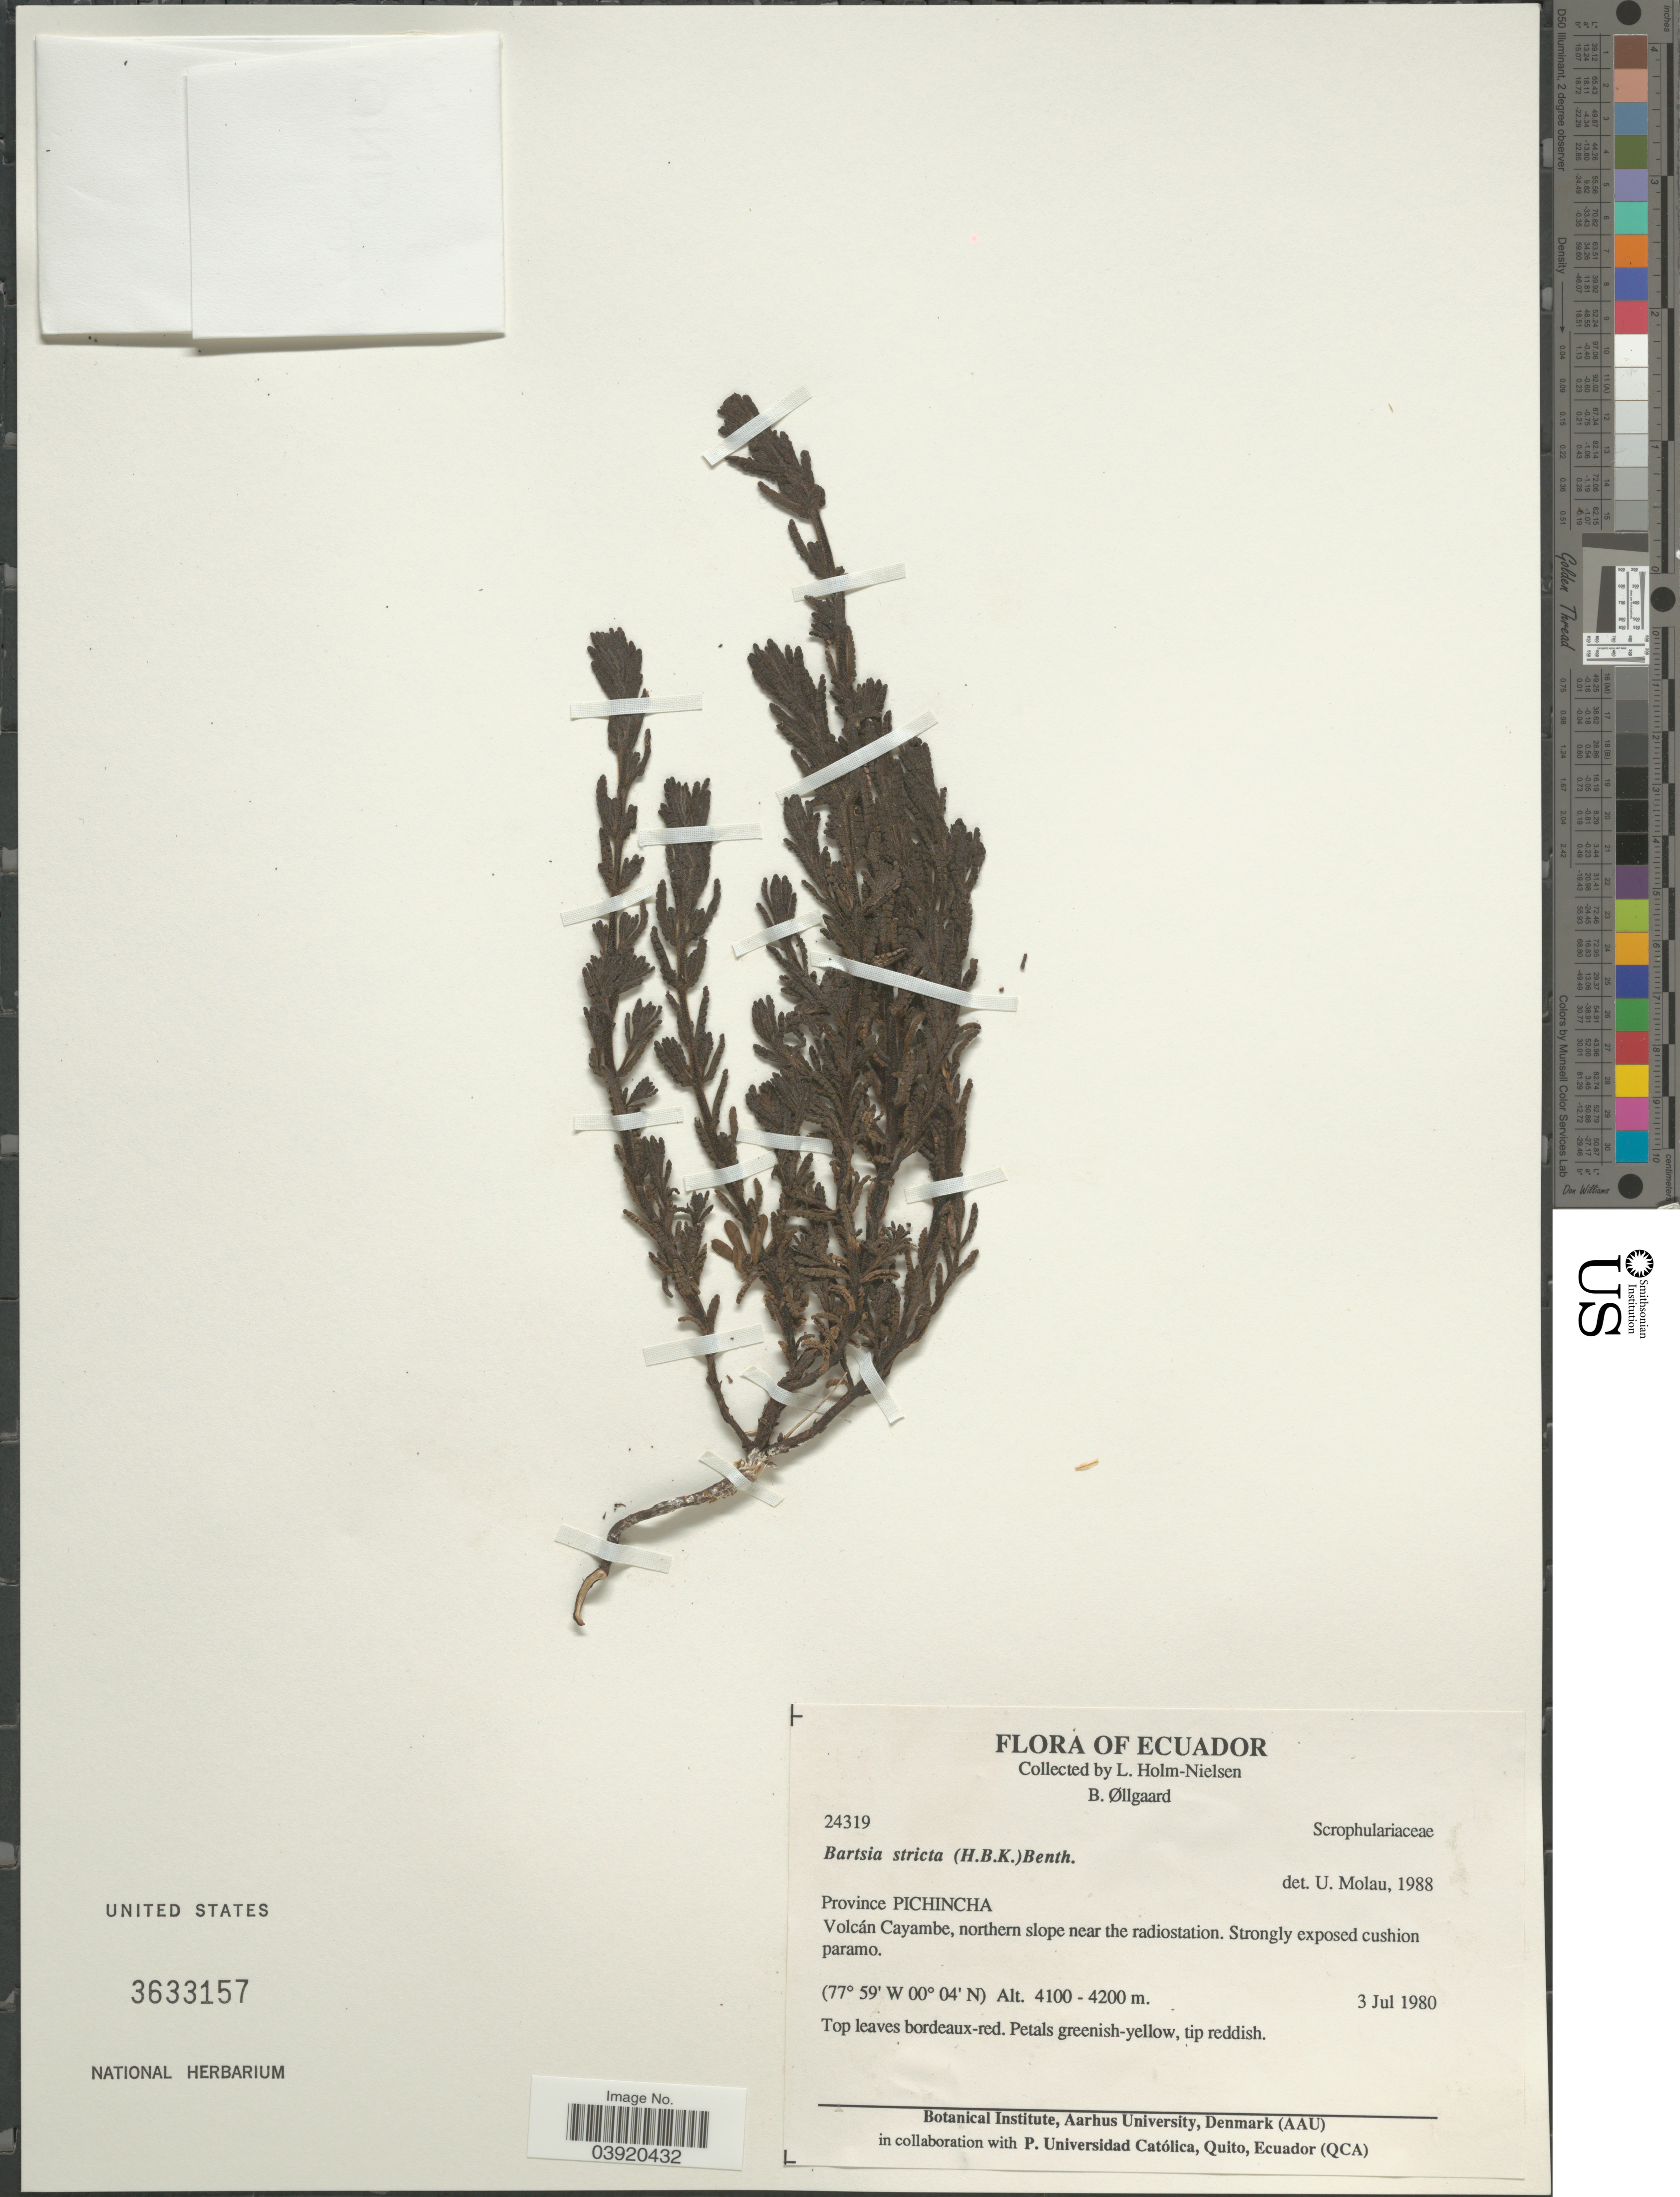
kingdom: Plantae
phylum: Tracheophyta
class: Magnoliopsida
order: Lamiales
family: Orobanchaceae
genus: Bartsia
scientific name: Bartsia stricta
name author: (Kunth) Benth.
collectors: L. B. Holm-Nielsen & B. Øllgaard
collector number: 24319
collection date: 1980-07-03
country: Ecuador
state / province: Pichincha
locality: Volcán Cayambe, northern slope near the radiostation.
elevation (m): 4100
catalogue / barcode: US 3633157